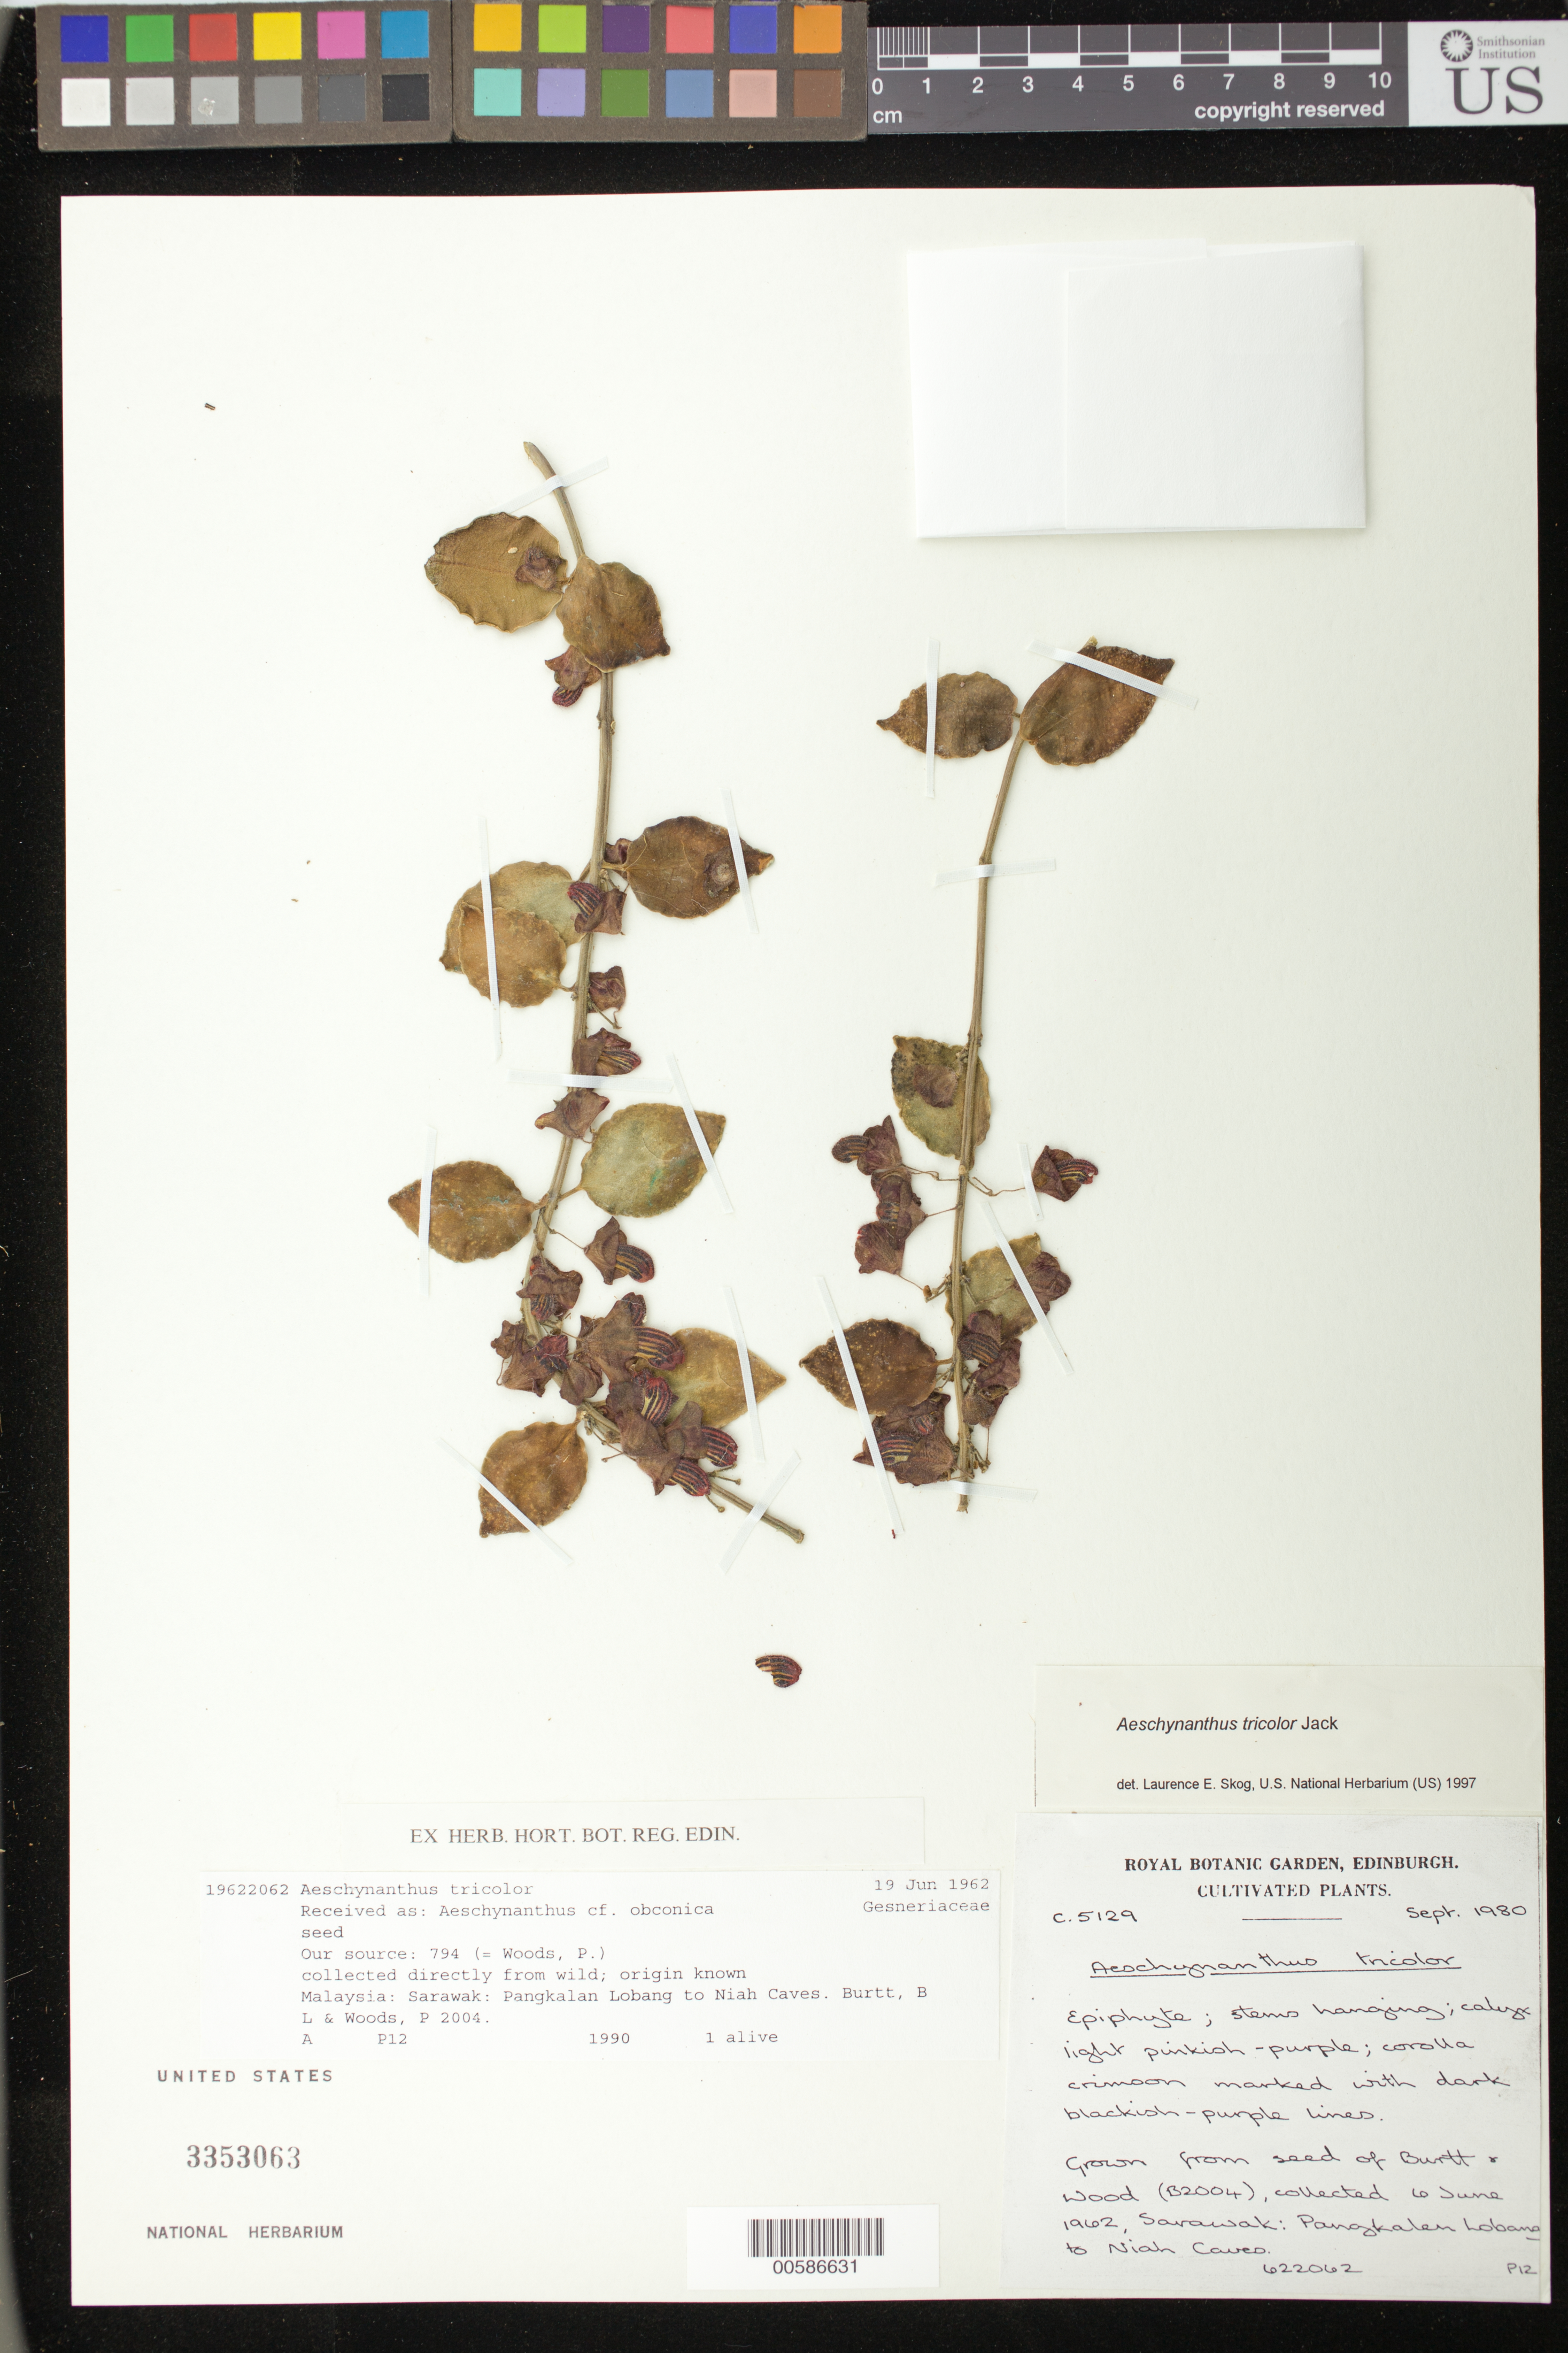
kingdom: Plantae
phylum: Tracheophyta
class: Magnoliopsida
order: Lamiales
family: Gesneriaceae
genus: Aeschynanthus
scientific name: Aeschynanthus tricolor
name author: Hook.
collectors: RBG Edinburgh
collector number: C. 5129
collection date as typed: Sep 1980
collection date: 1980-09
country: United Kingdom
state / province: Scotland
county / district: Edinburgh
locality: U.K., Scotland, Edinburgh, cultivated at the RBG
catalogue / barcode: US 3353063